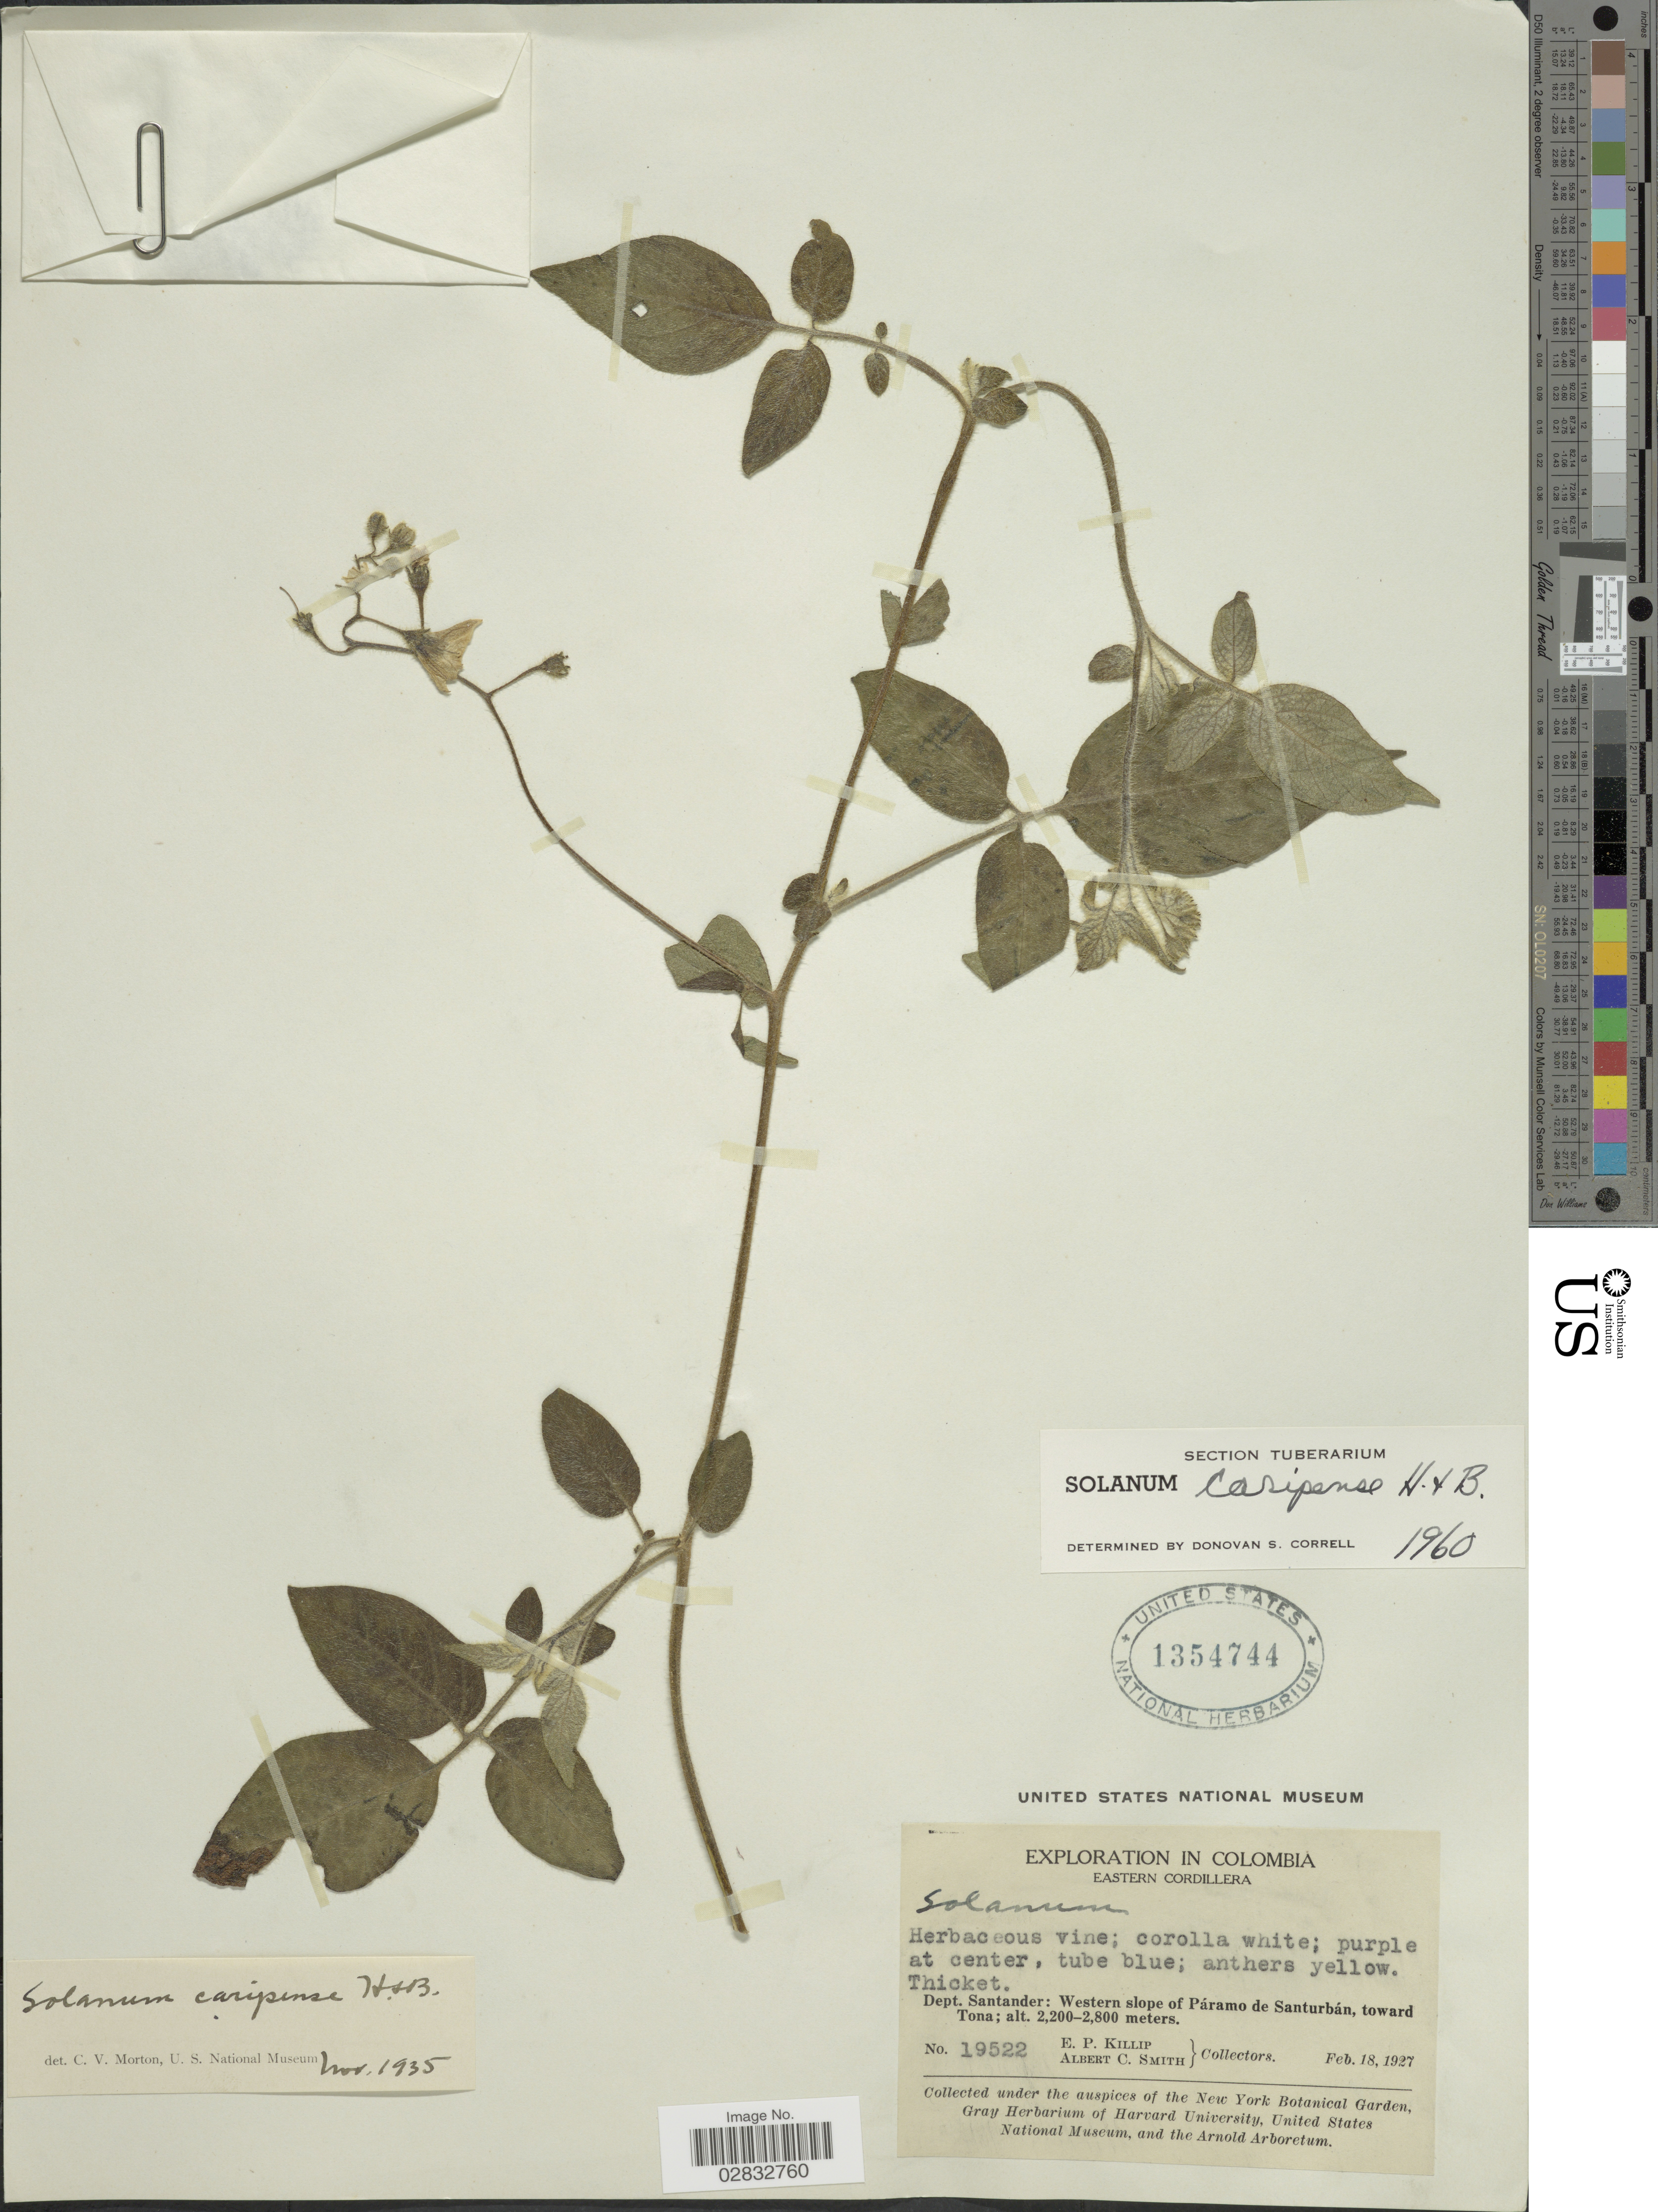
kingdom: Plantae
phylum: Tracheophyta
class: Magnoliopsida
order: Solanales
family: Solanaceae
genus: Solanum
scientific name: Solanum caripense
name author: Humb. & Bonpl. ex Dunal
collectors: E. P. Killip & A. C. Smith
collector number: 19522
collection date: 1927-02-18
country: Colombia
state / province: Santander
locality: Eastern Cordillera. Dept. Santander: Western slope of Páramo de Santurbán, toward Tona.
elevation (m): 2200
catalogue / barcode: US 1354744